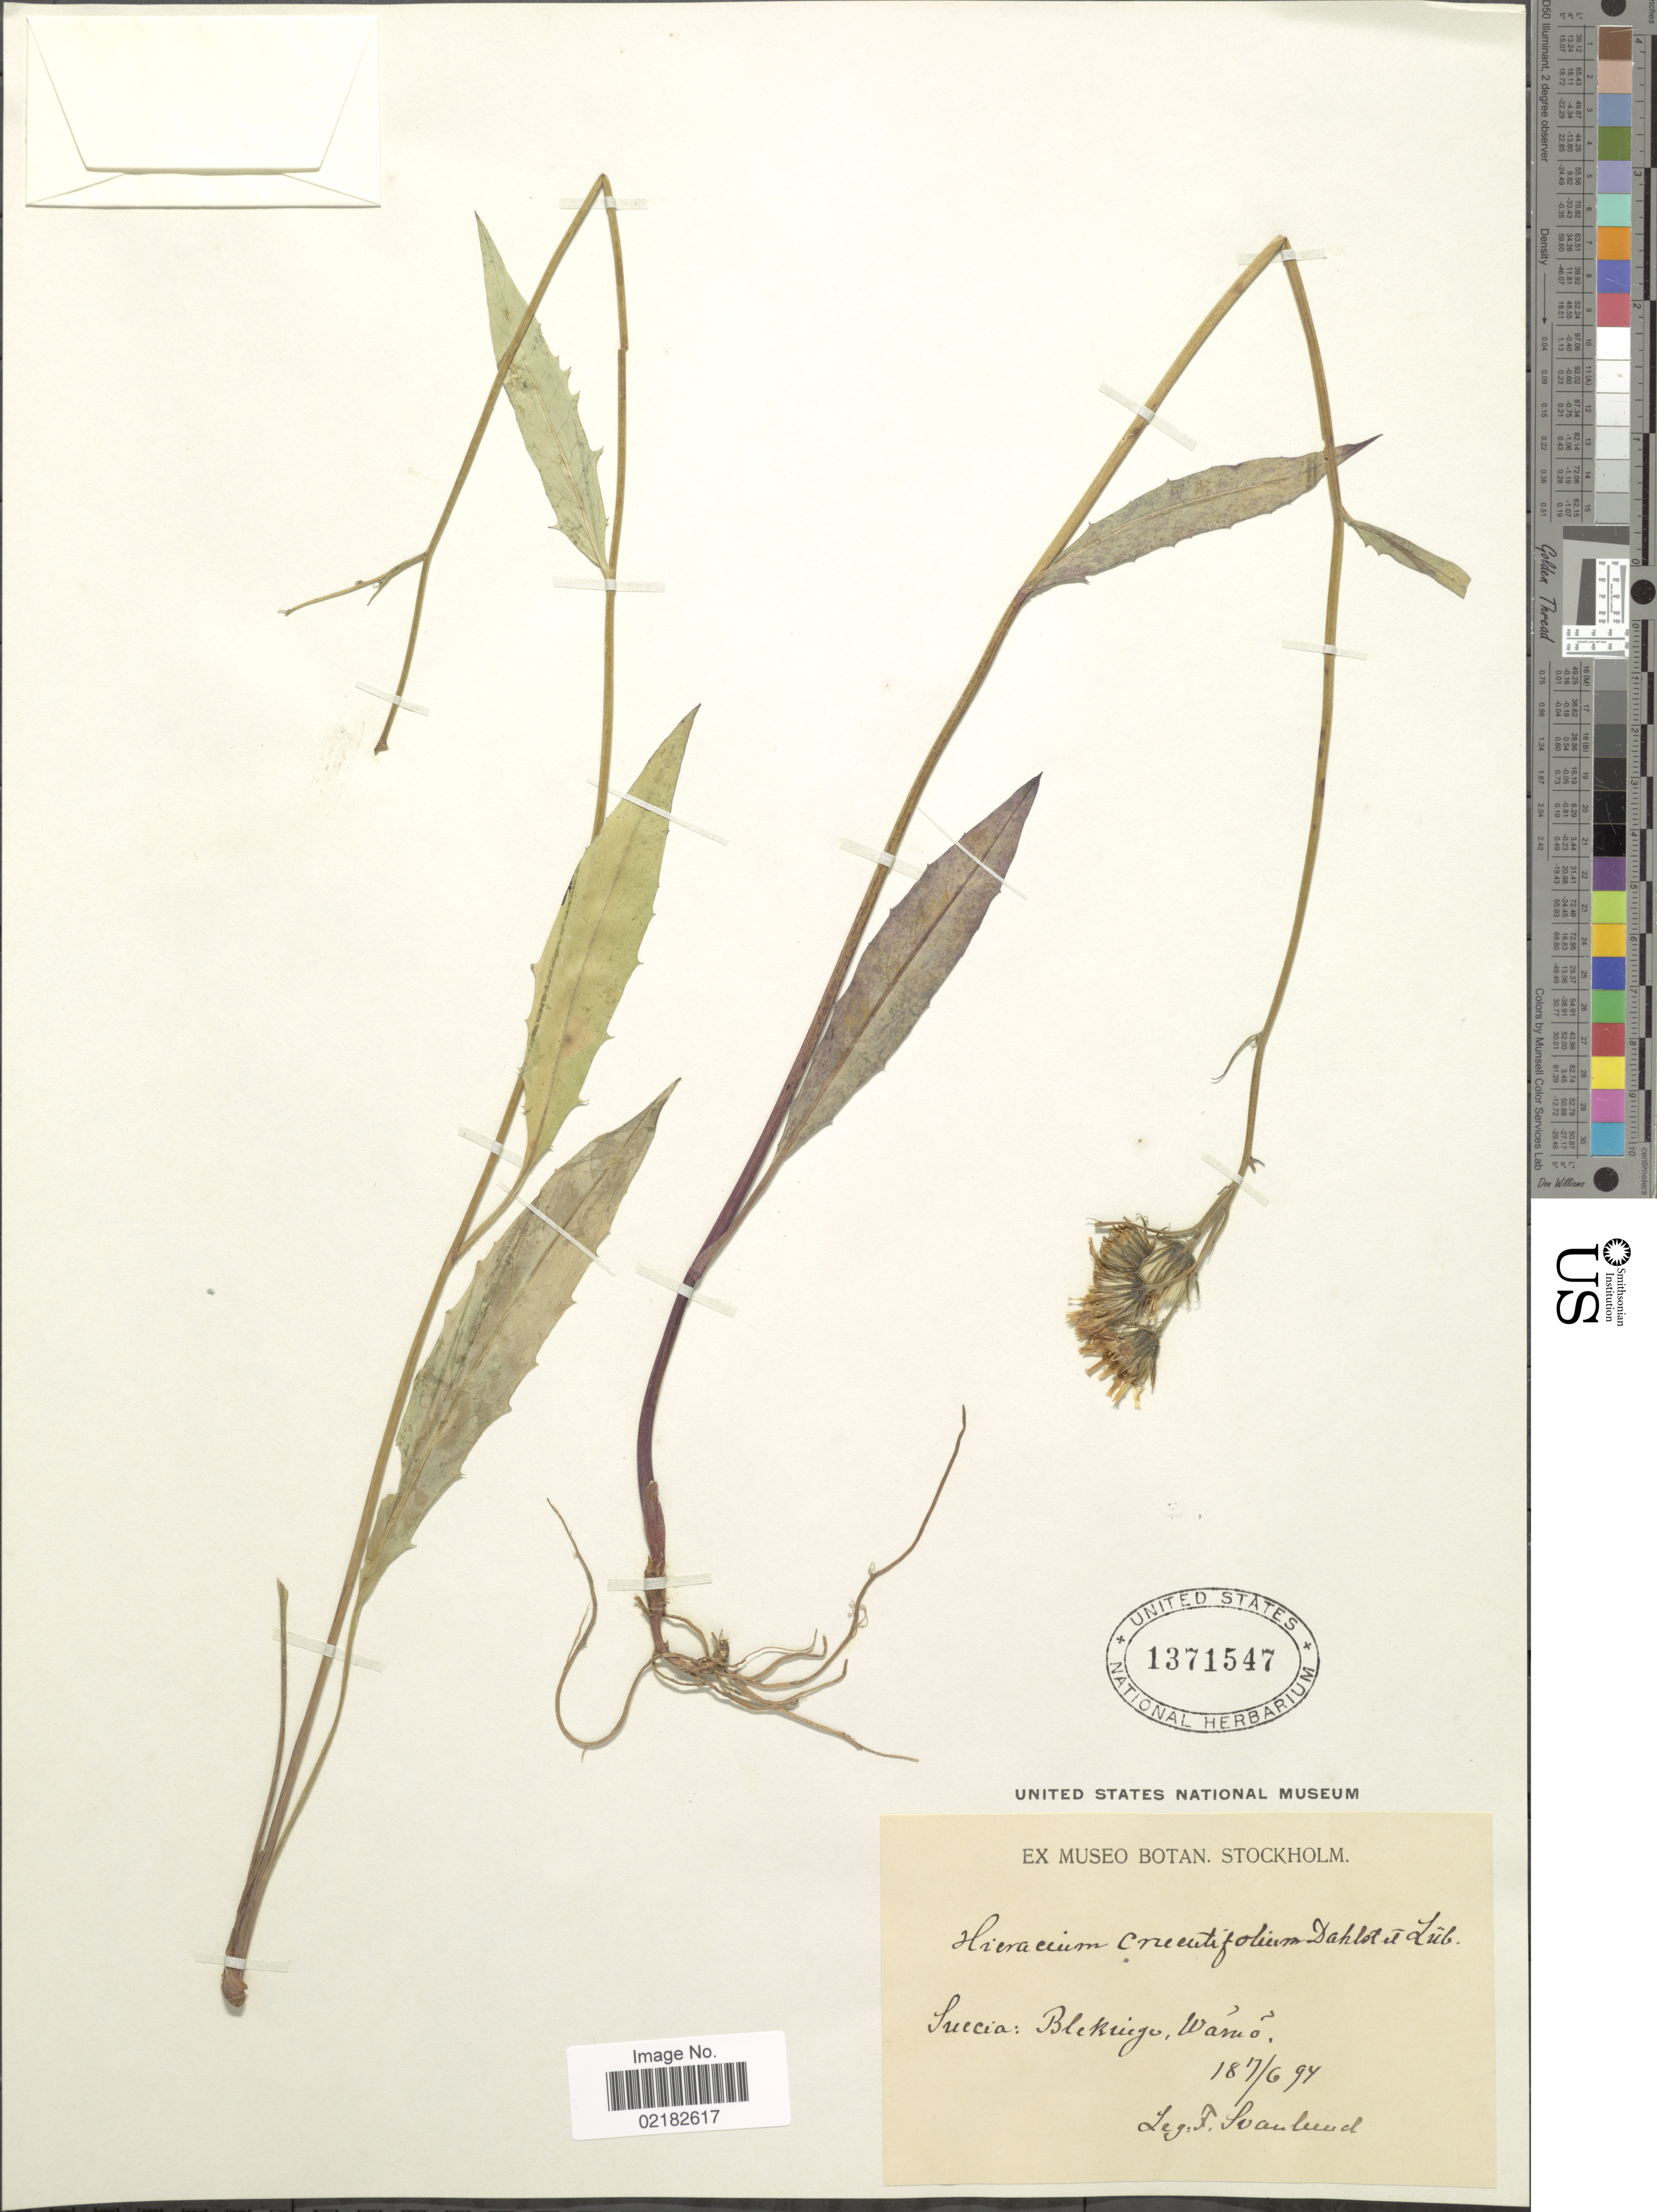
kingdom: Plantae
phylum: Tracheophyta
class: Magnoliopsida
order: Asterales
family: Asteraceae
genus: Hieracium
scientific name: Hieracium cruentifolium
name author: Dahlst. & Lübeck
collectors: F. Svanlund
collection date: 1894-06-07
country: Sweden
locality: Suecia, Blekinge, Warno [interpreted].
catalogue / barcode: US 1371547